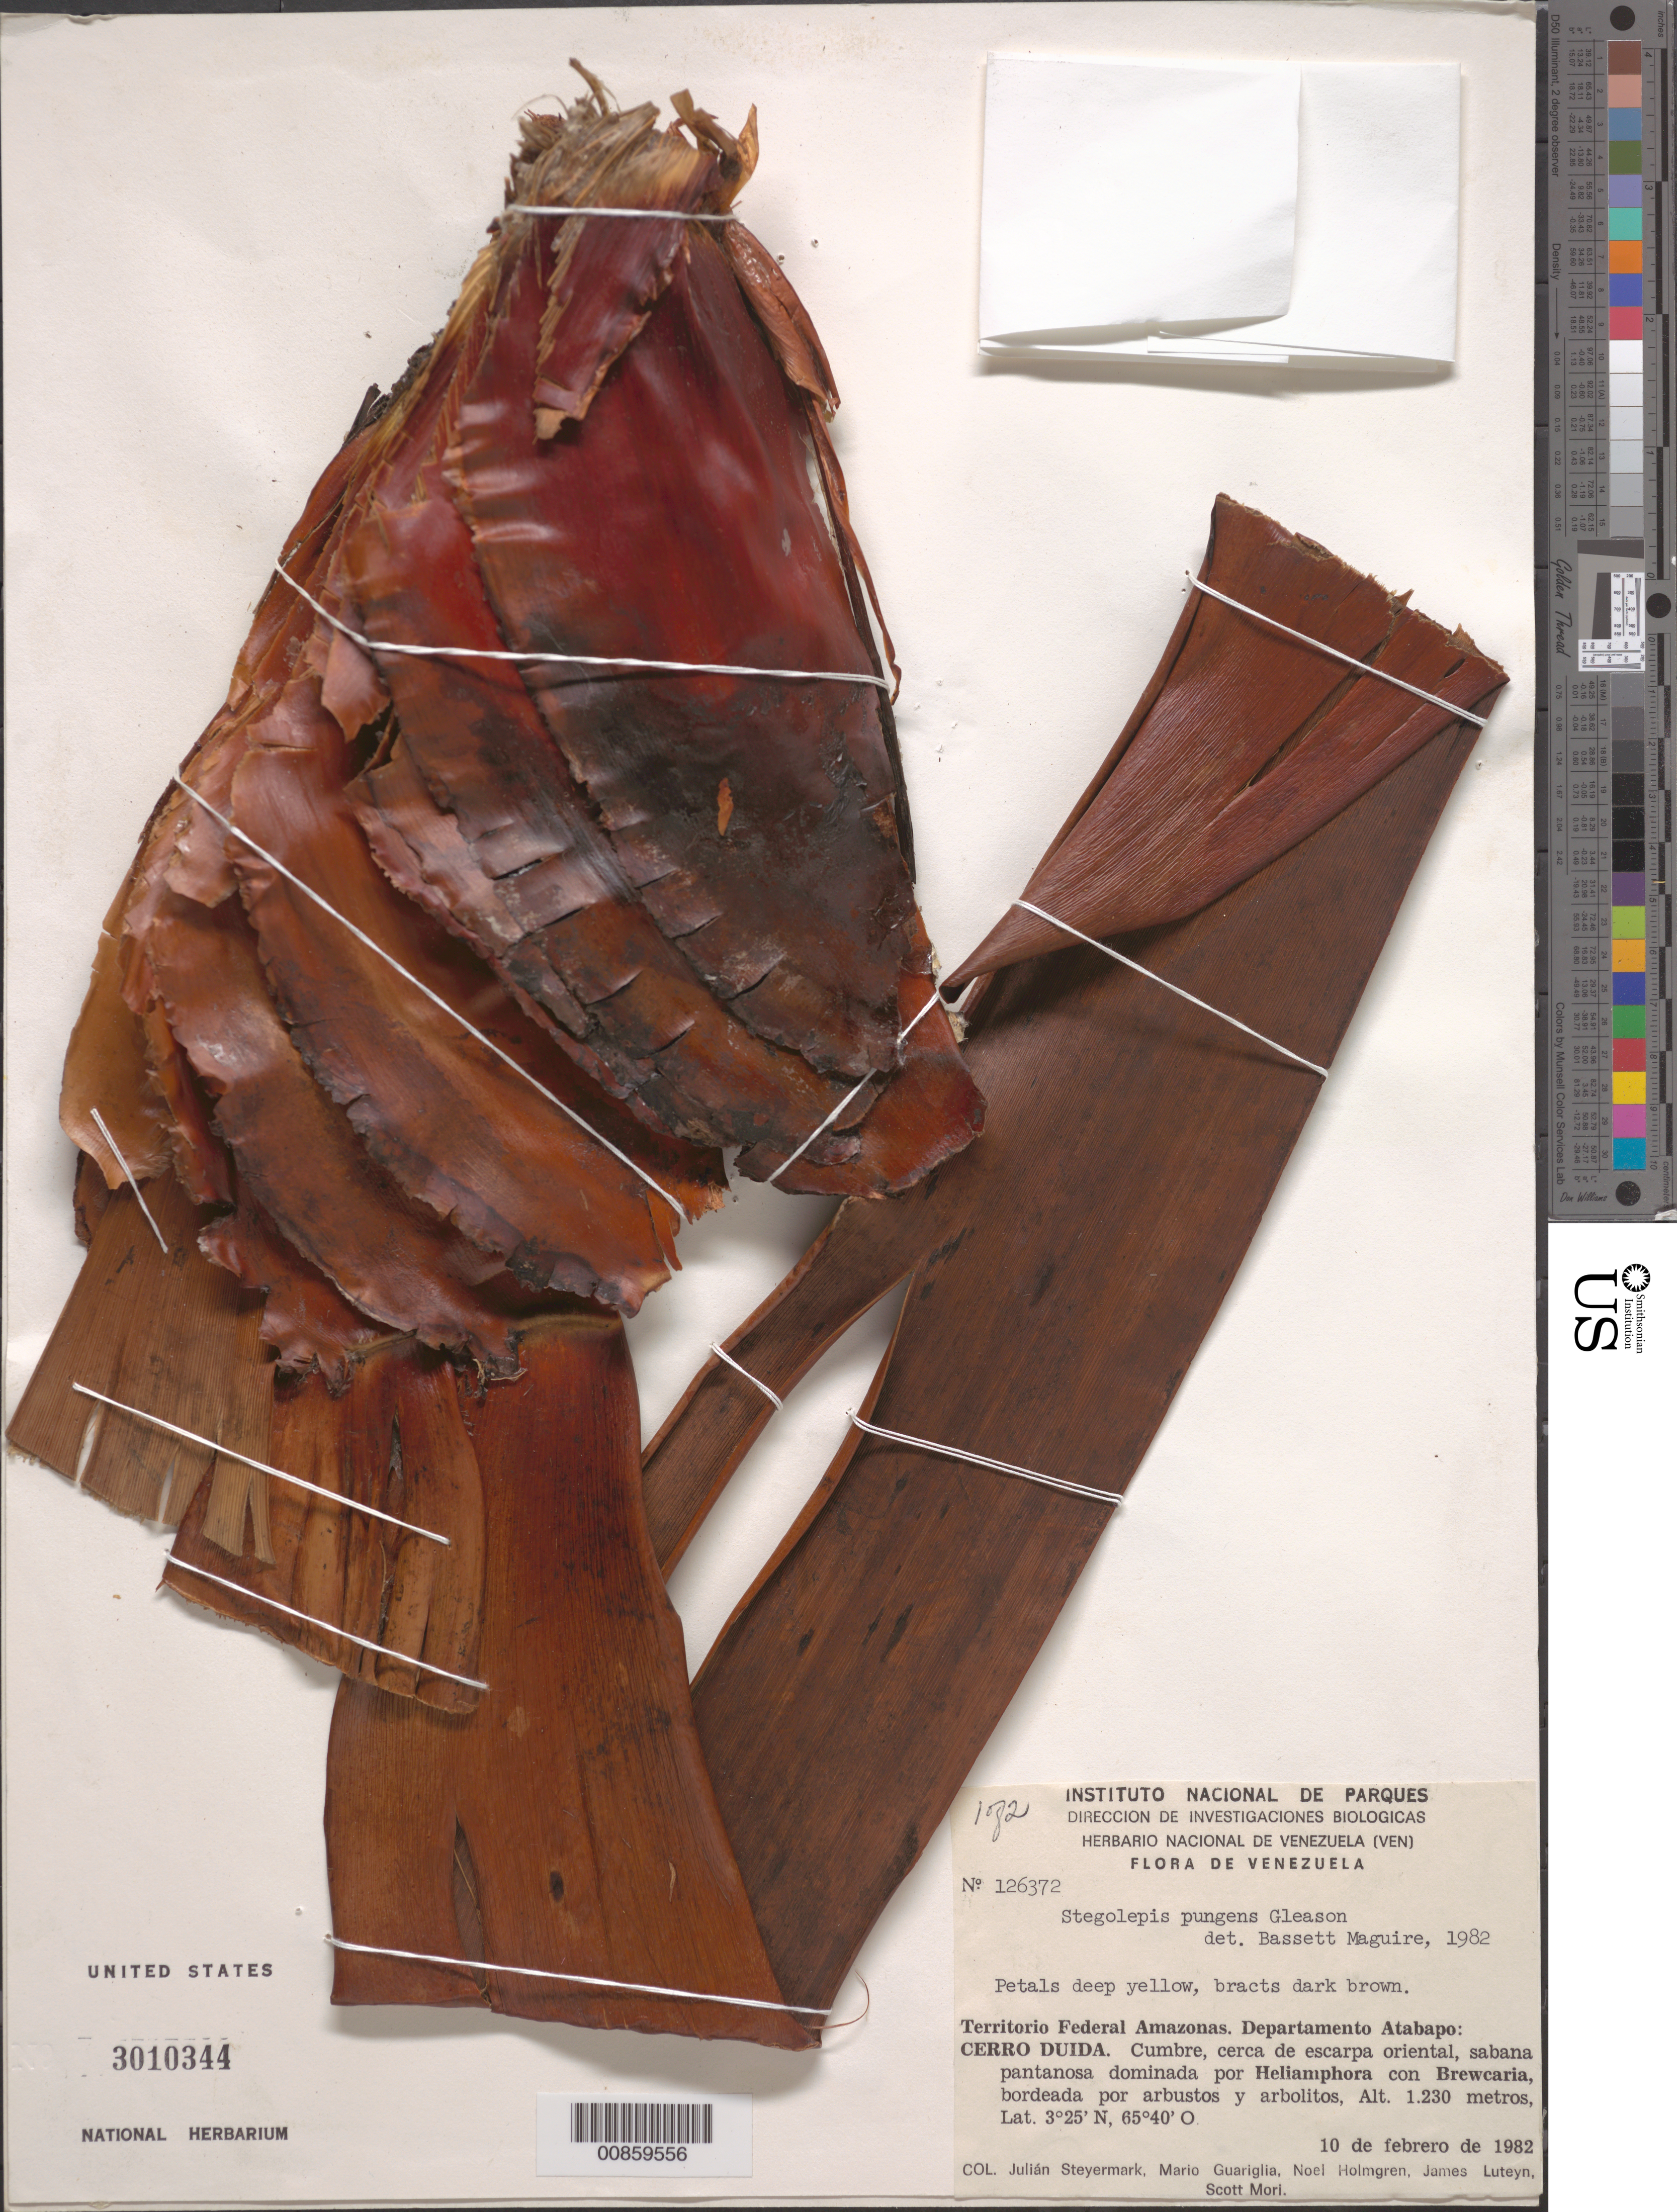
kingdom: Plantae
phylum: Tracheophyta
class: Liliopsida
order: Poales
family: Rapateaceae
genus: Stegolepis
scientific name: Stegolepis pungens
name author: Gleason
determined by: Maguire, Bassett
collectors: J. Steyermark, M. Guariglia P., N. H. Holmgren, J. L. Luteyn & S. Mori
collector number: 126372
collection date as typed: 10-Feb-82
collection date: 1982-02-10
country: Venezuela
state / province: Amazonas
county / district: Atabapo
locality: Cerro Duida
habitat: Cumbre, cerca de la escarpa oriental, sabana pantanosa dominada por Heliamphora con Brewcaria, bordeada por arbustos y arbolitos.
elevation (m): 1230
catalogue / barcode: US 3010344